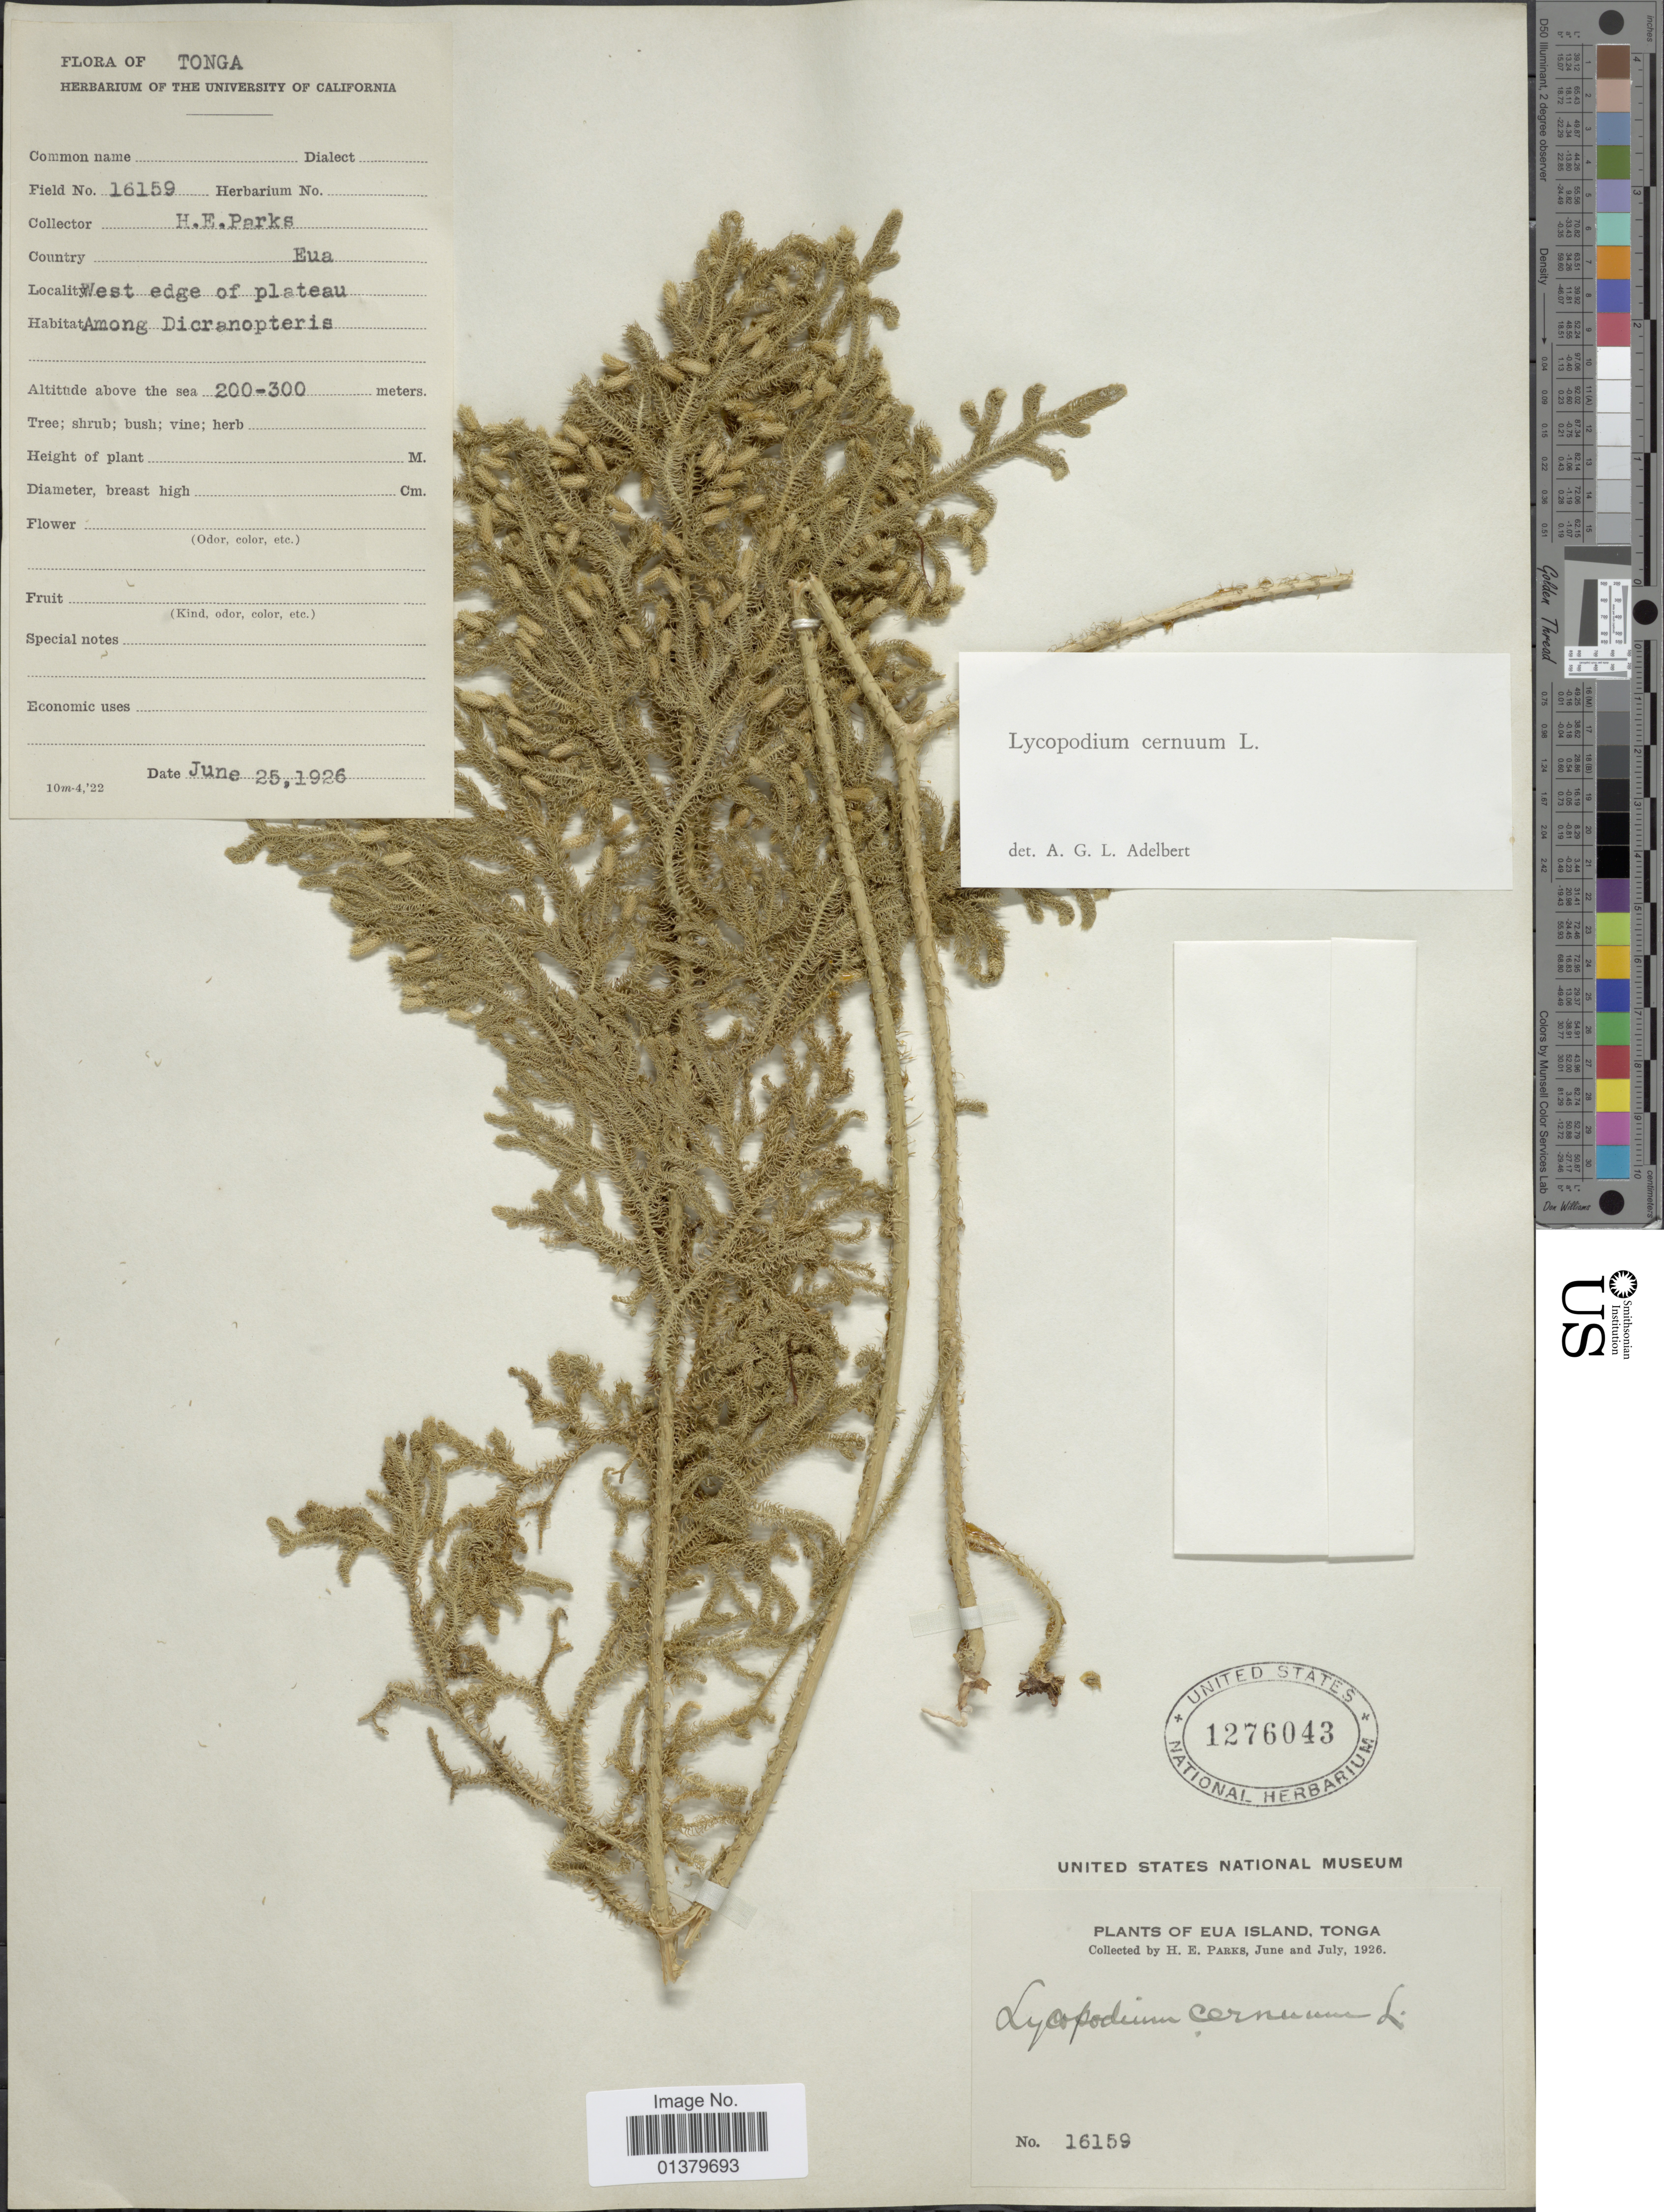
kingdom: Plantae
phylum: Tracheophyta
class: Lycopodiopsida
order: Lycopodiales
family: Lycopodiaceae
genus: Palhinhaea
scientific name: Palhinhaea cernua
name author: (L.) Vasc. & Franco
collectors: H. E. Parks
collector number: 16159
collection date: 1926-06-25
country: Tonga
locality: Eua island, west edge of plateau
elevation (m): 200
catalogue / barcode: US 1276043